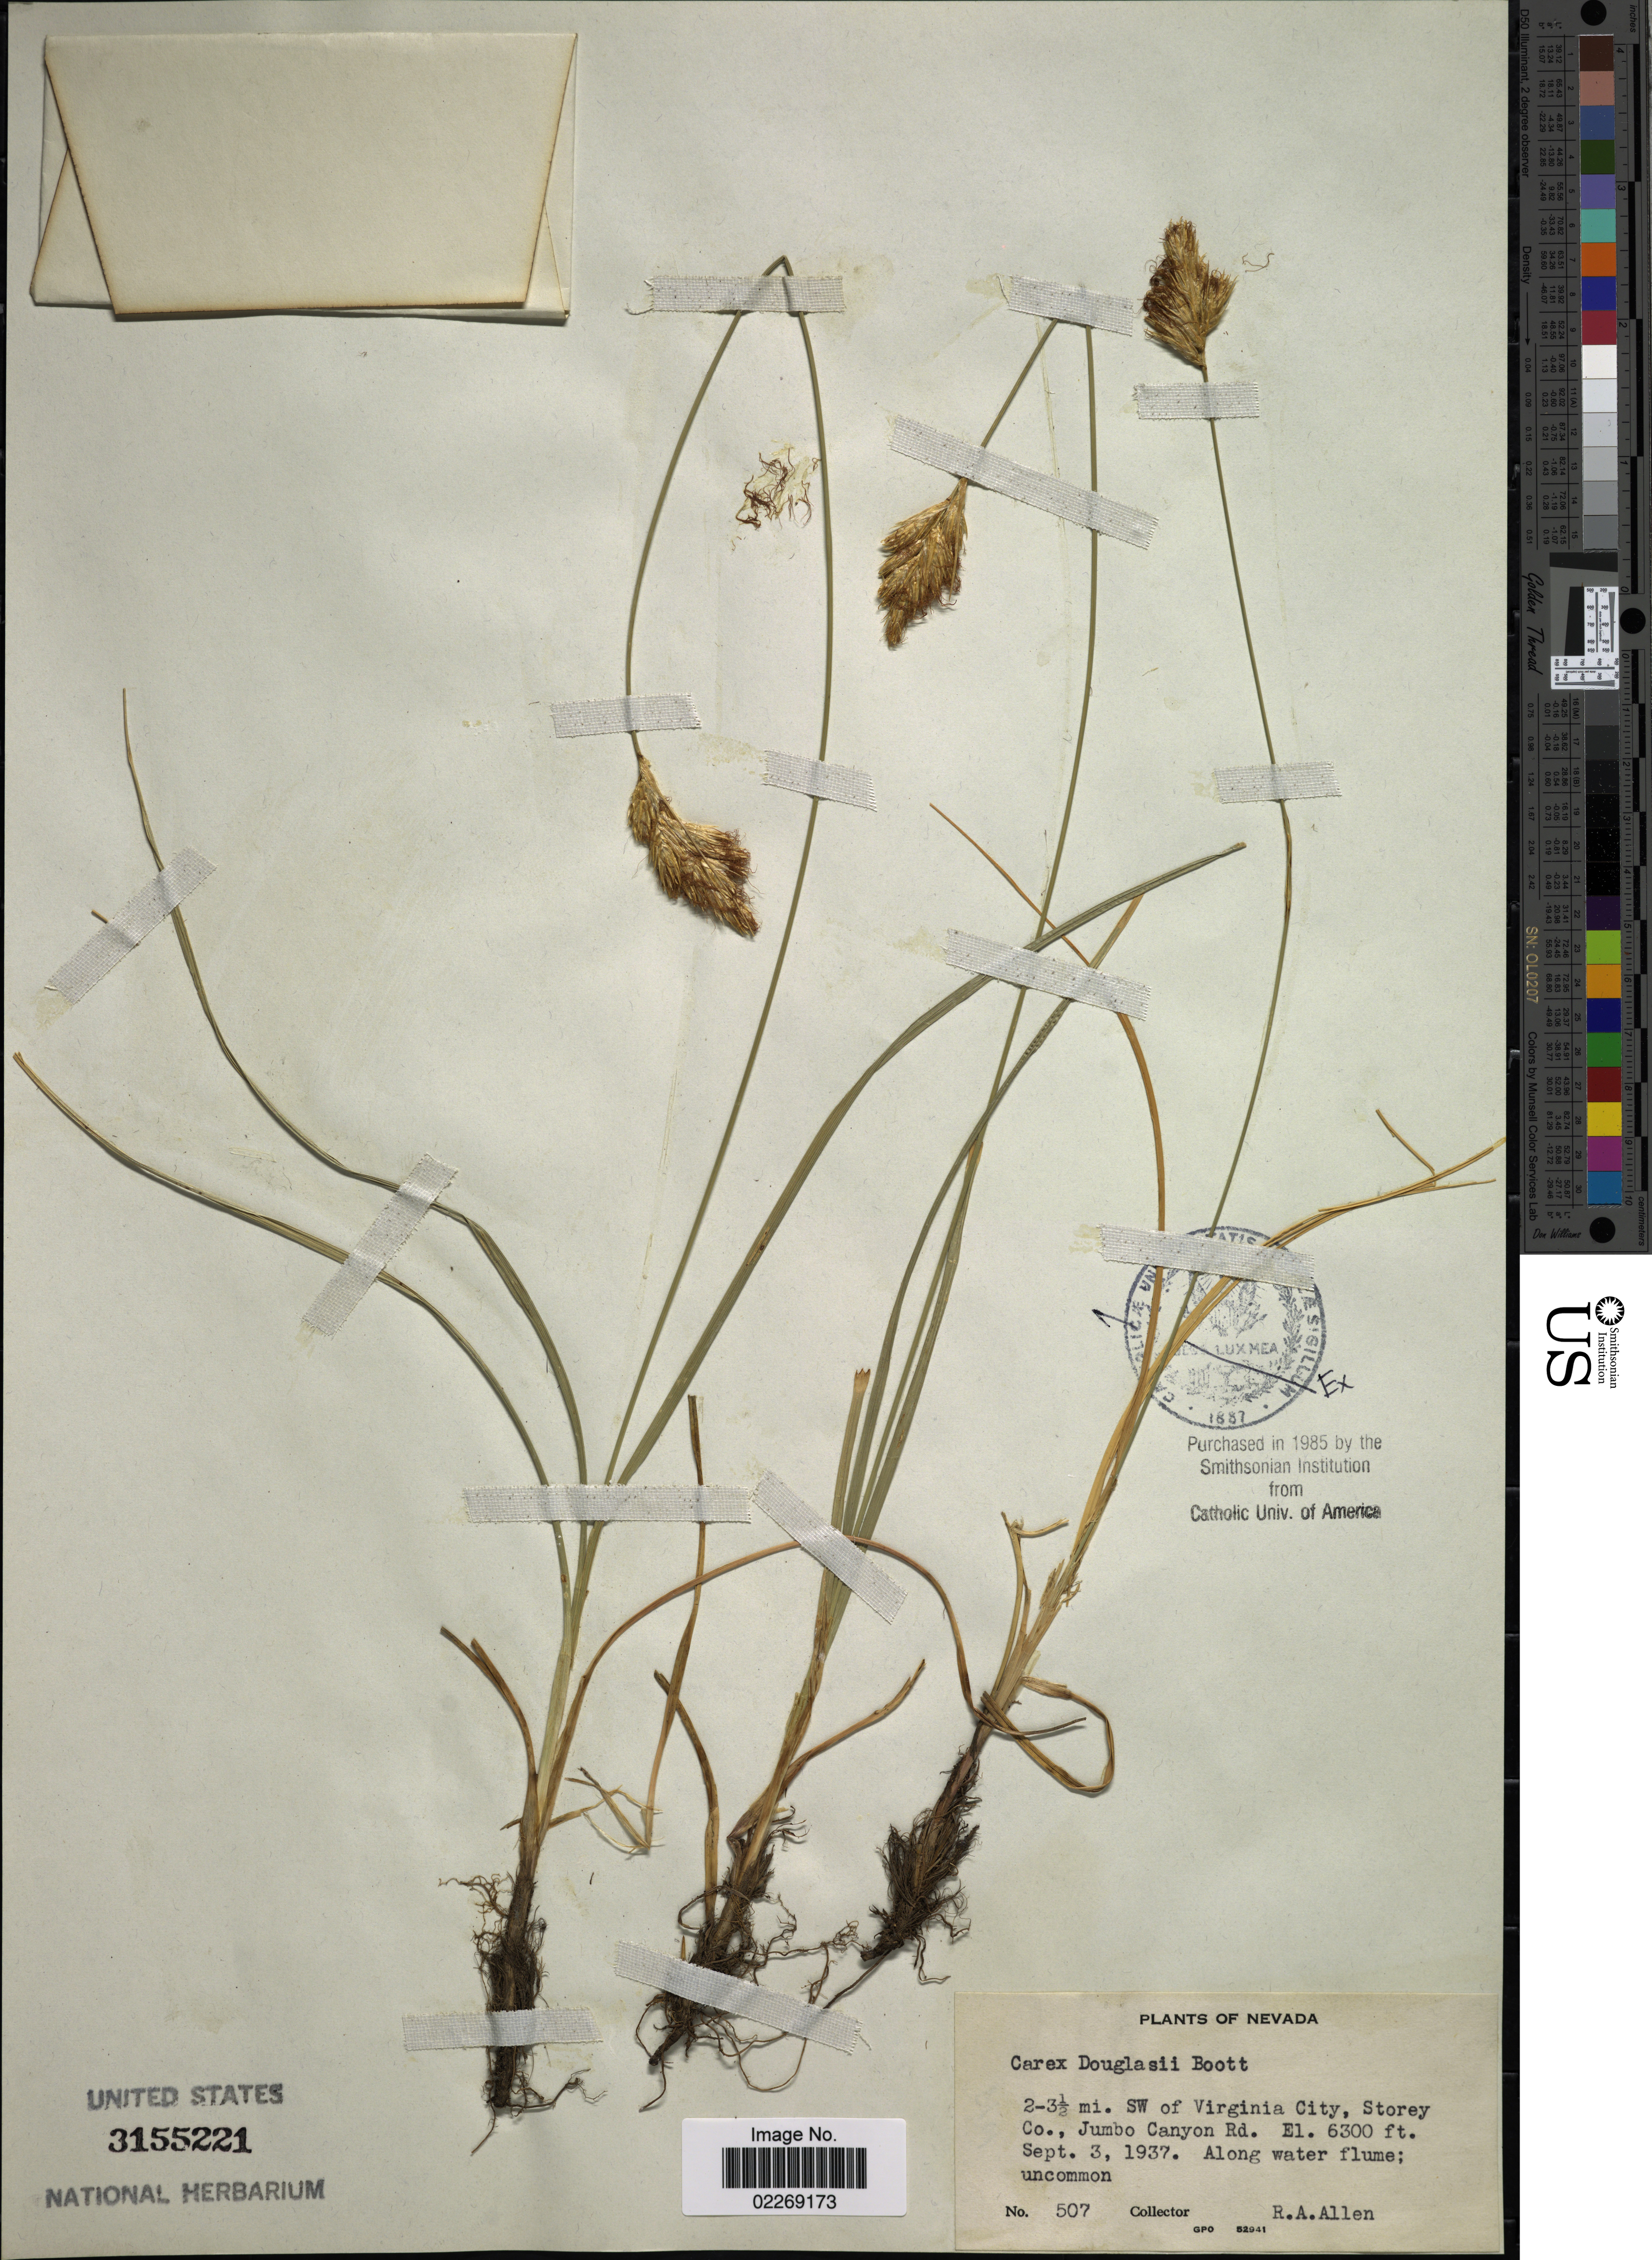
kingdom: Plantae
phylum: Tracheophyta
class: Liliopsida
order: Poales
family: Cyperaceae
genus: Carex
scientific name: Carex douglasii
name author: Boott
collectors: R. Allen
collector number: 507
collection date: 1937-09-03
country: United States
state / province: Nevada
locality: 2-3½ mi. SW of Virginia City, Storey Co., Jumbo Canyon Rd.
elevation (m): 1920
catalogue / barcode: US 3155221